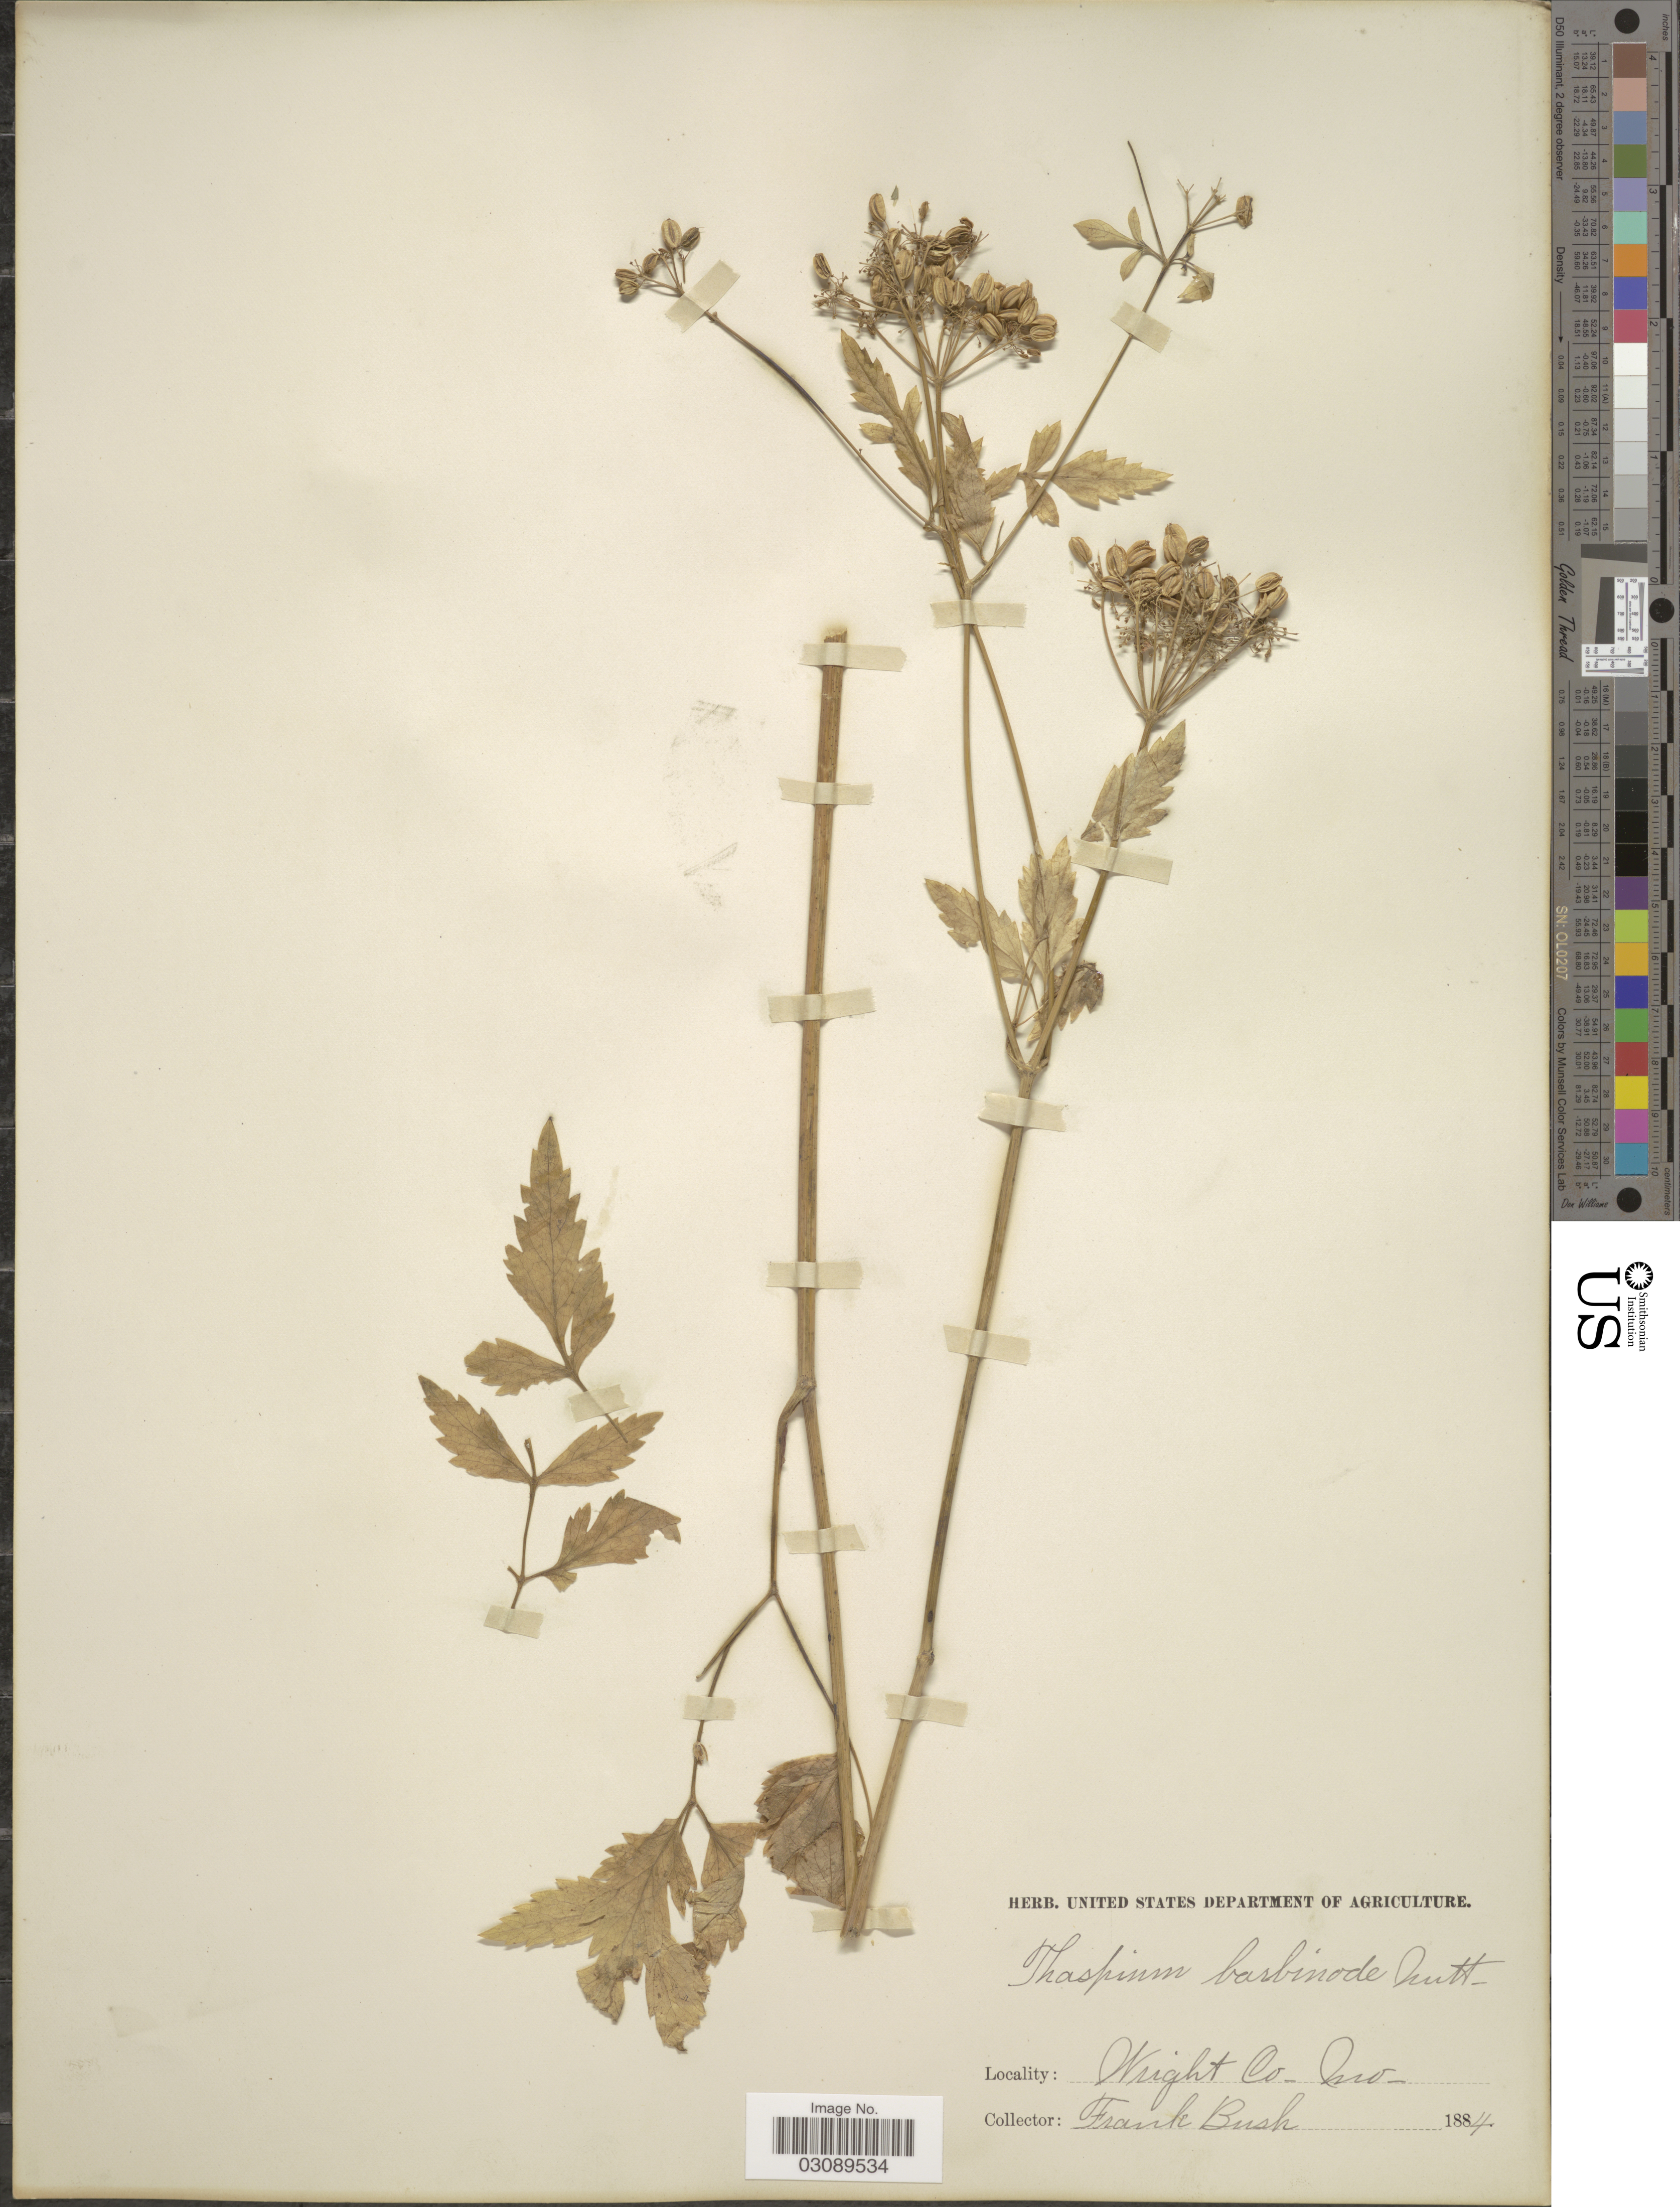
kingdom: Plantae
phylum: Tracheophyta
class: Magnoliopsida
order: Apiales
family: Apiaceae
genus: Thaspium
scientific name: Thaspium barbinode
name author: (Michx.) Nutt.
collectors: F. Bush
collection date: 1884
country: United States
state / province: Missouri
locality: Wright Co.